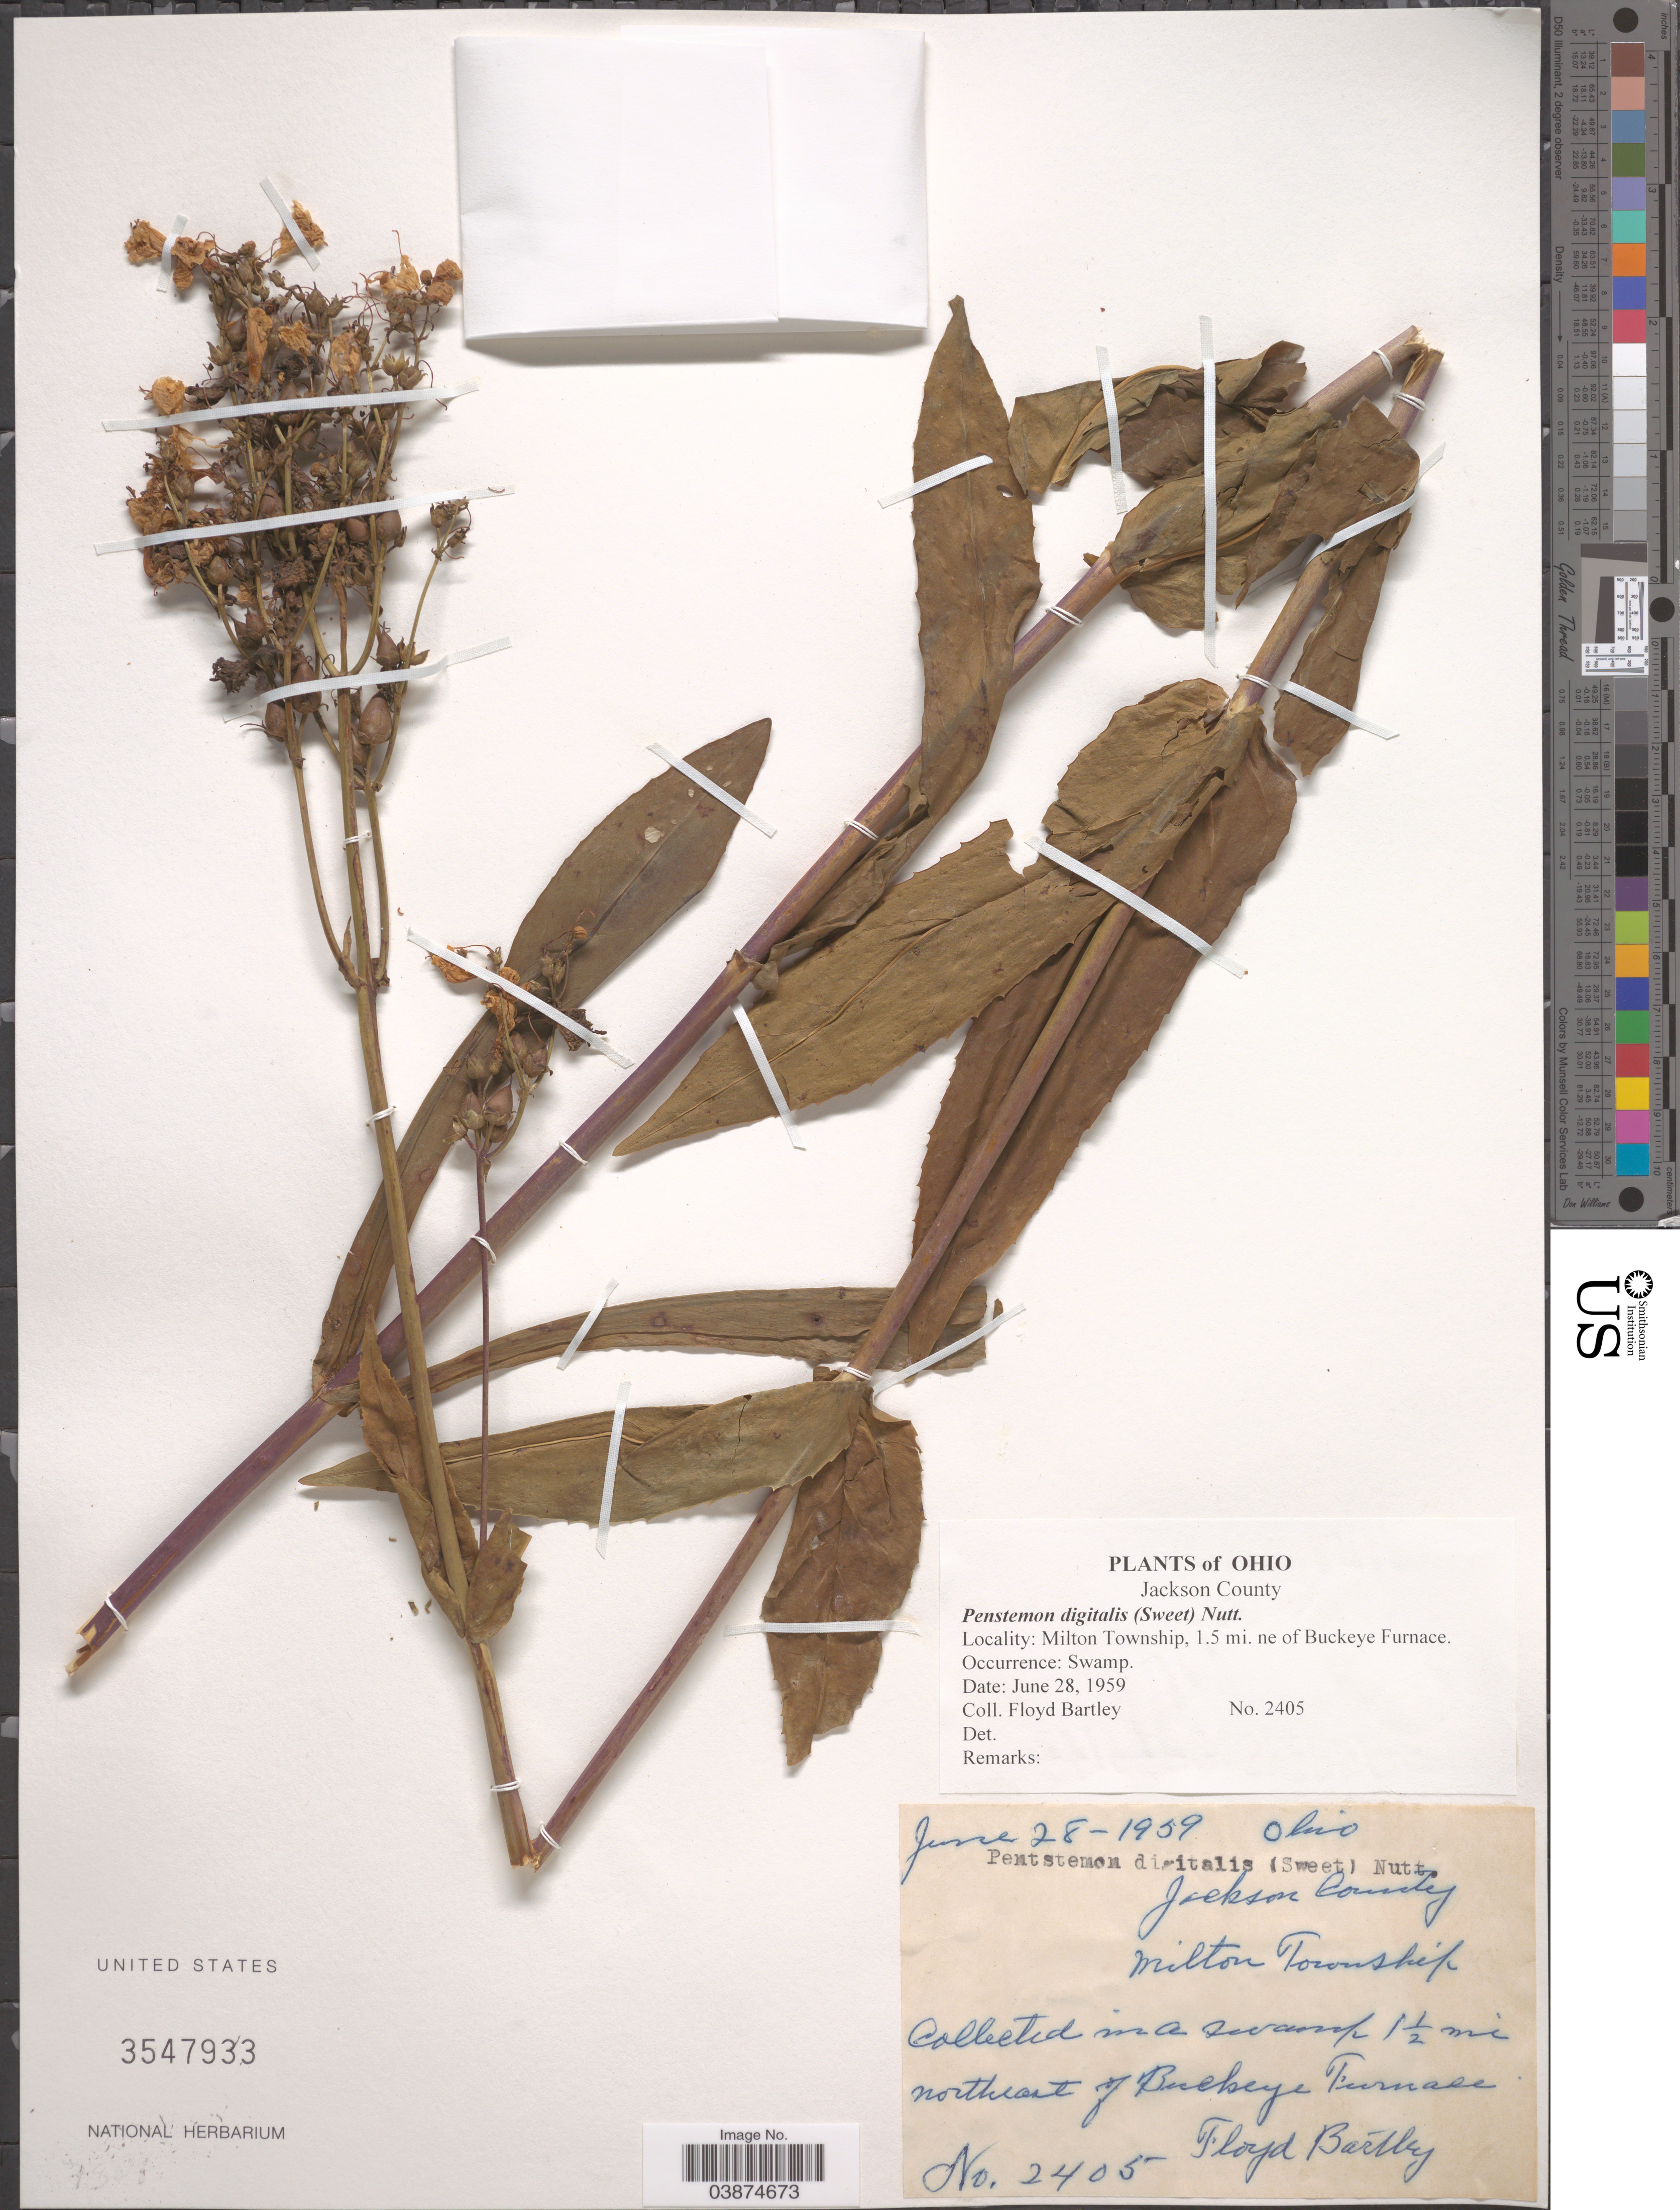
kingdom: Plantae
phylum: Tracheophyta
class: Magnoliopsida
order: Lamiales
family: Plantaginaceae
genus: Penstemon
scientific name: Penstemon digitalis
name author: Nutt. ex Sims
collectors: F. Bartley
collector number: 2405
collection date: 1959-06-28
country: United States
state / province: Ohio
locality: Jackson County. Milton Township, 1.5 mi. ne of Buckeye Furnace. In a swamp 1½ mi northeast of Buckeye Furnace.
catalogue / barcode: US 3547933